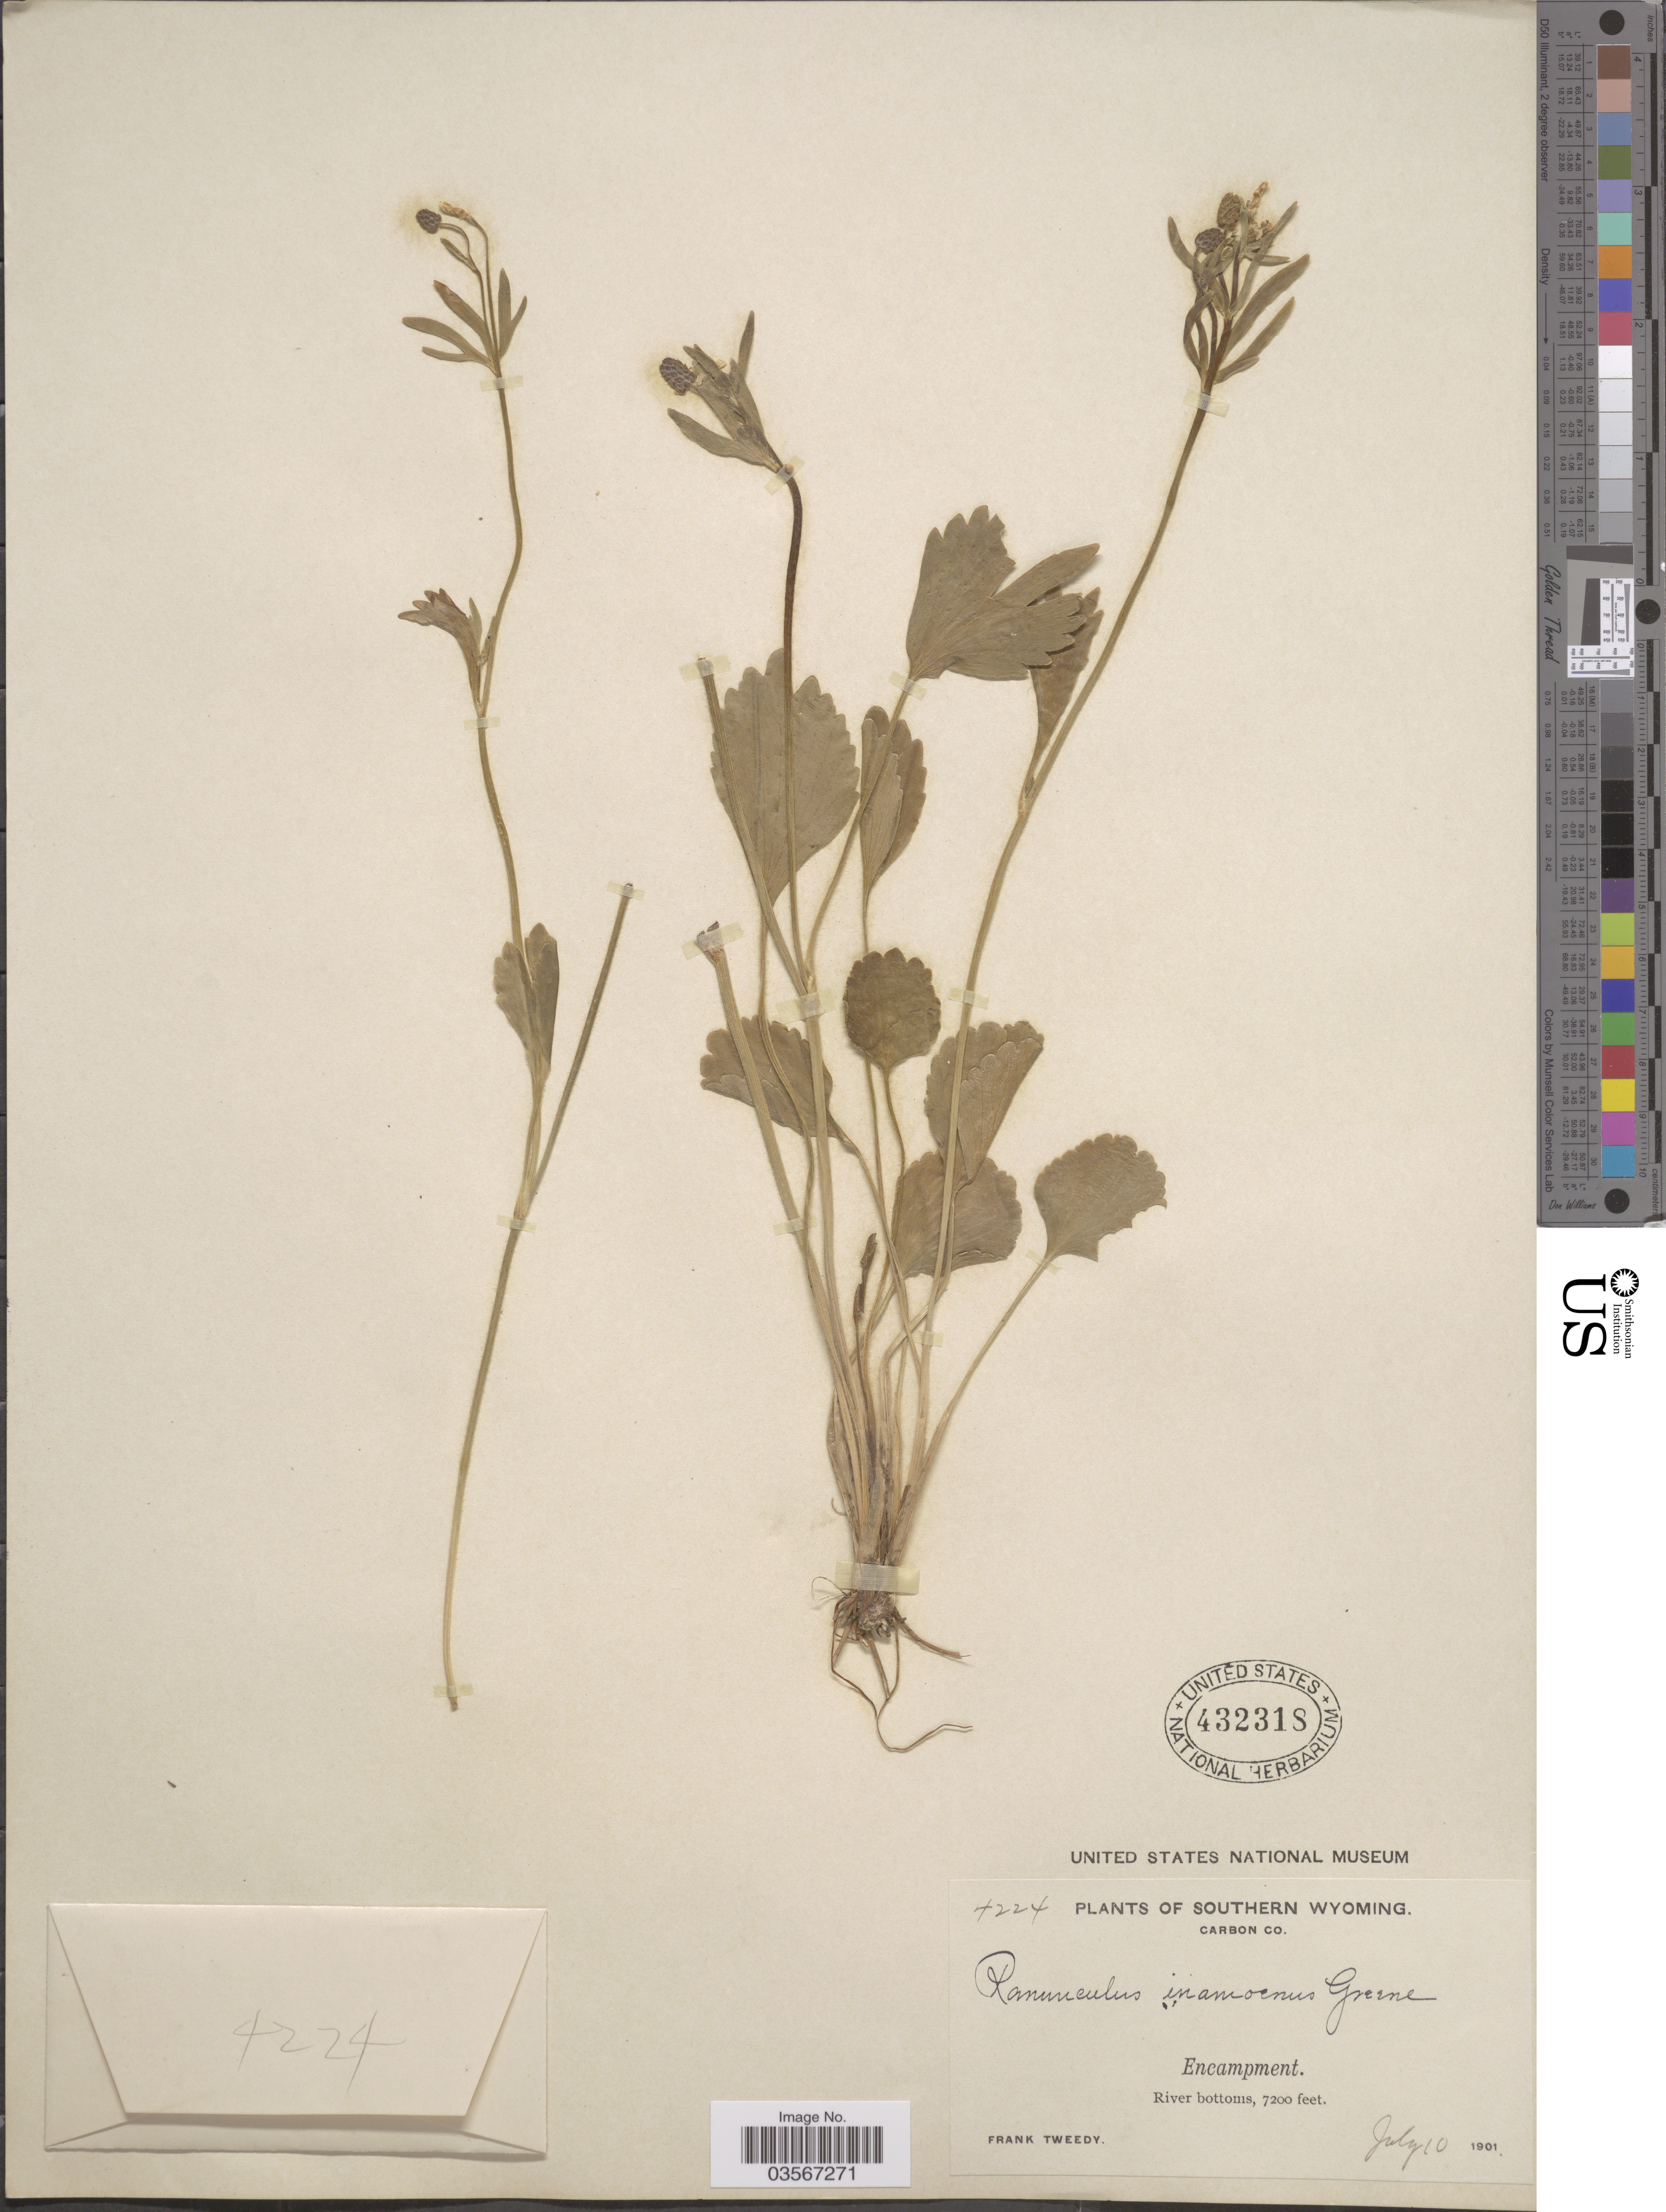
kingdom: Plantae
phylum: Tracheophyta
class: Magnoliopsida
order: Ranunculales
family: Ranunculaceae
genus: Ranunculus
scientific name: Ranunculus inamoenus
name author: Greene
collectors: F. Tweedy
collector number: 4224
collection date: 1901-07-10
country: United States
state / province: Wyoming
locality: Southern Wyoming. Carbon Co. Encampment. River bottoms.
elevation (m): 2195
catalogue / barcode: US 432318